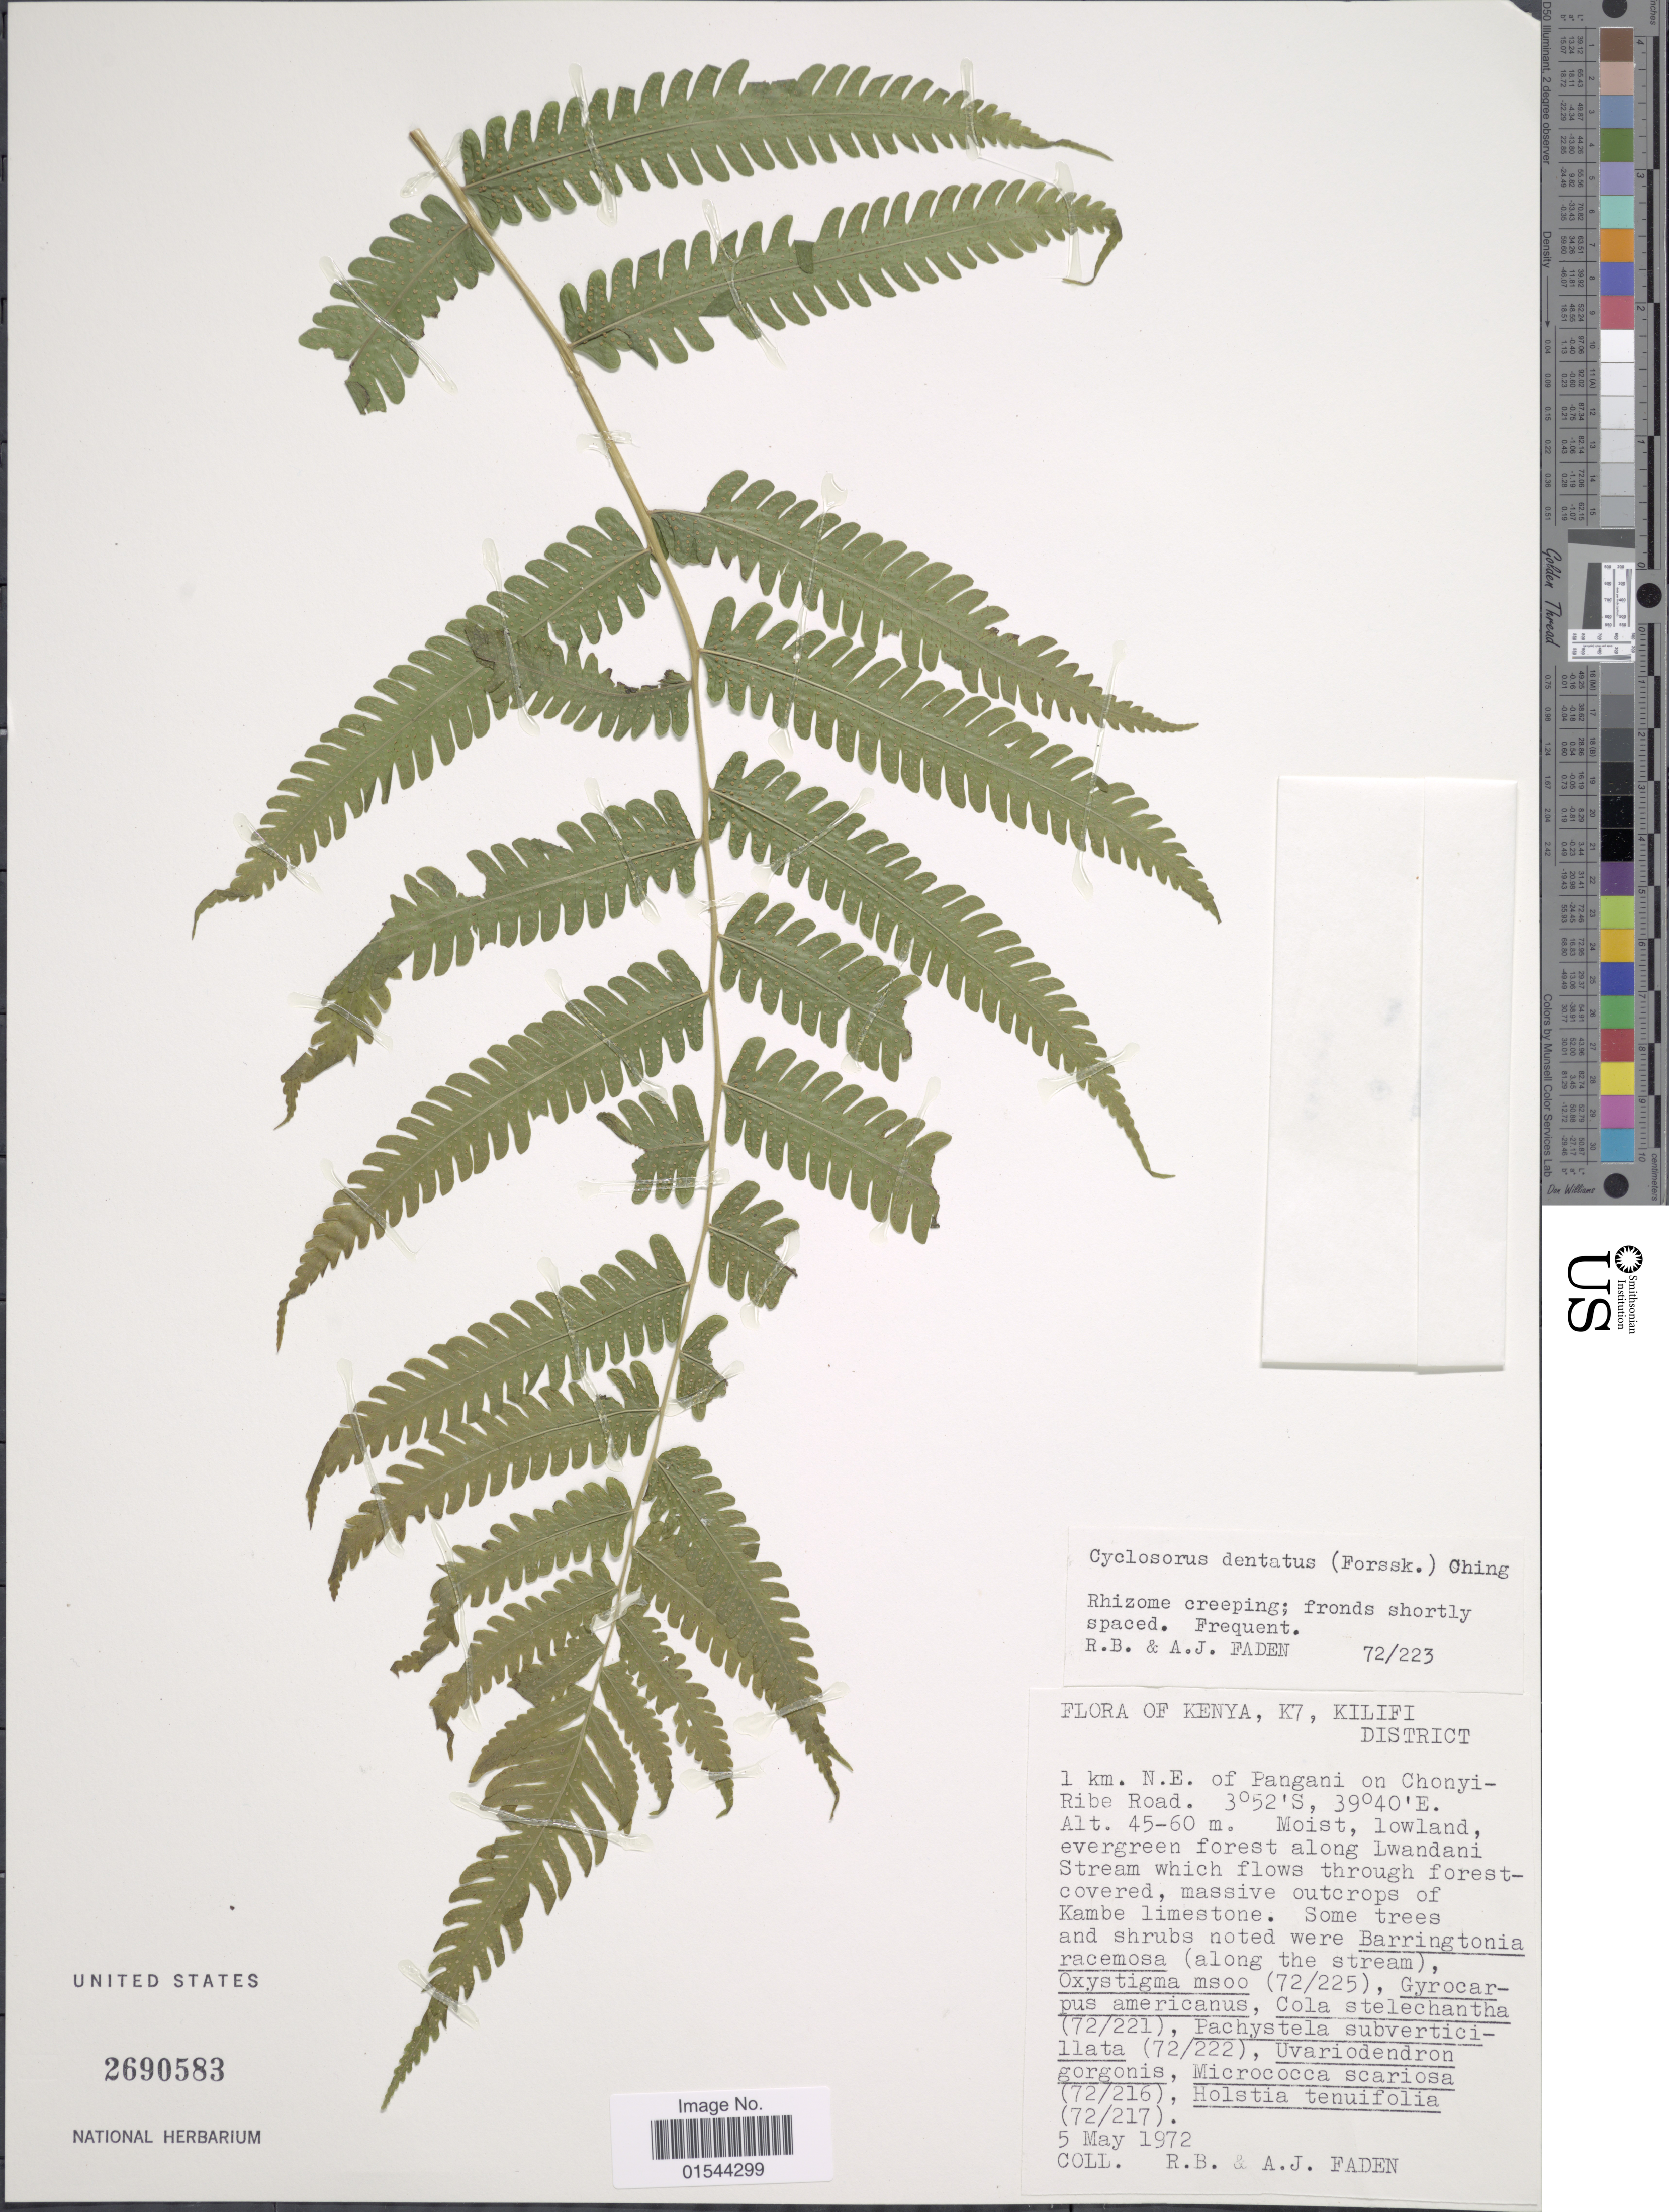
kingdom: Plantae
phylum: Tracheophyta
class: Polypodiopsida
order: Polypodiales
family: Thelypteridaceae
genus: Christella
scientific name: Christella dentata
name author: (Forssk.) Brownsey & Jermy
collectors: R. B. Faden & A. J. Faden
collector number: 72/223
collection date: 1972-05-05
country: Kenya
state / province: Kilifi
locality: K7, Kilifi District, 1 km N.E. of Pangani on Chonyi-Ribe Road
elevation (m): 45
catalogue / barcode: US 2690583